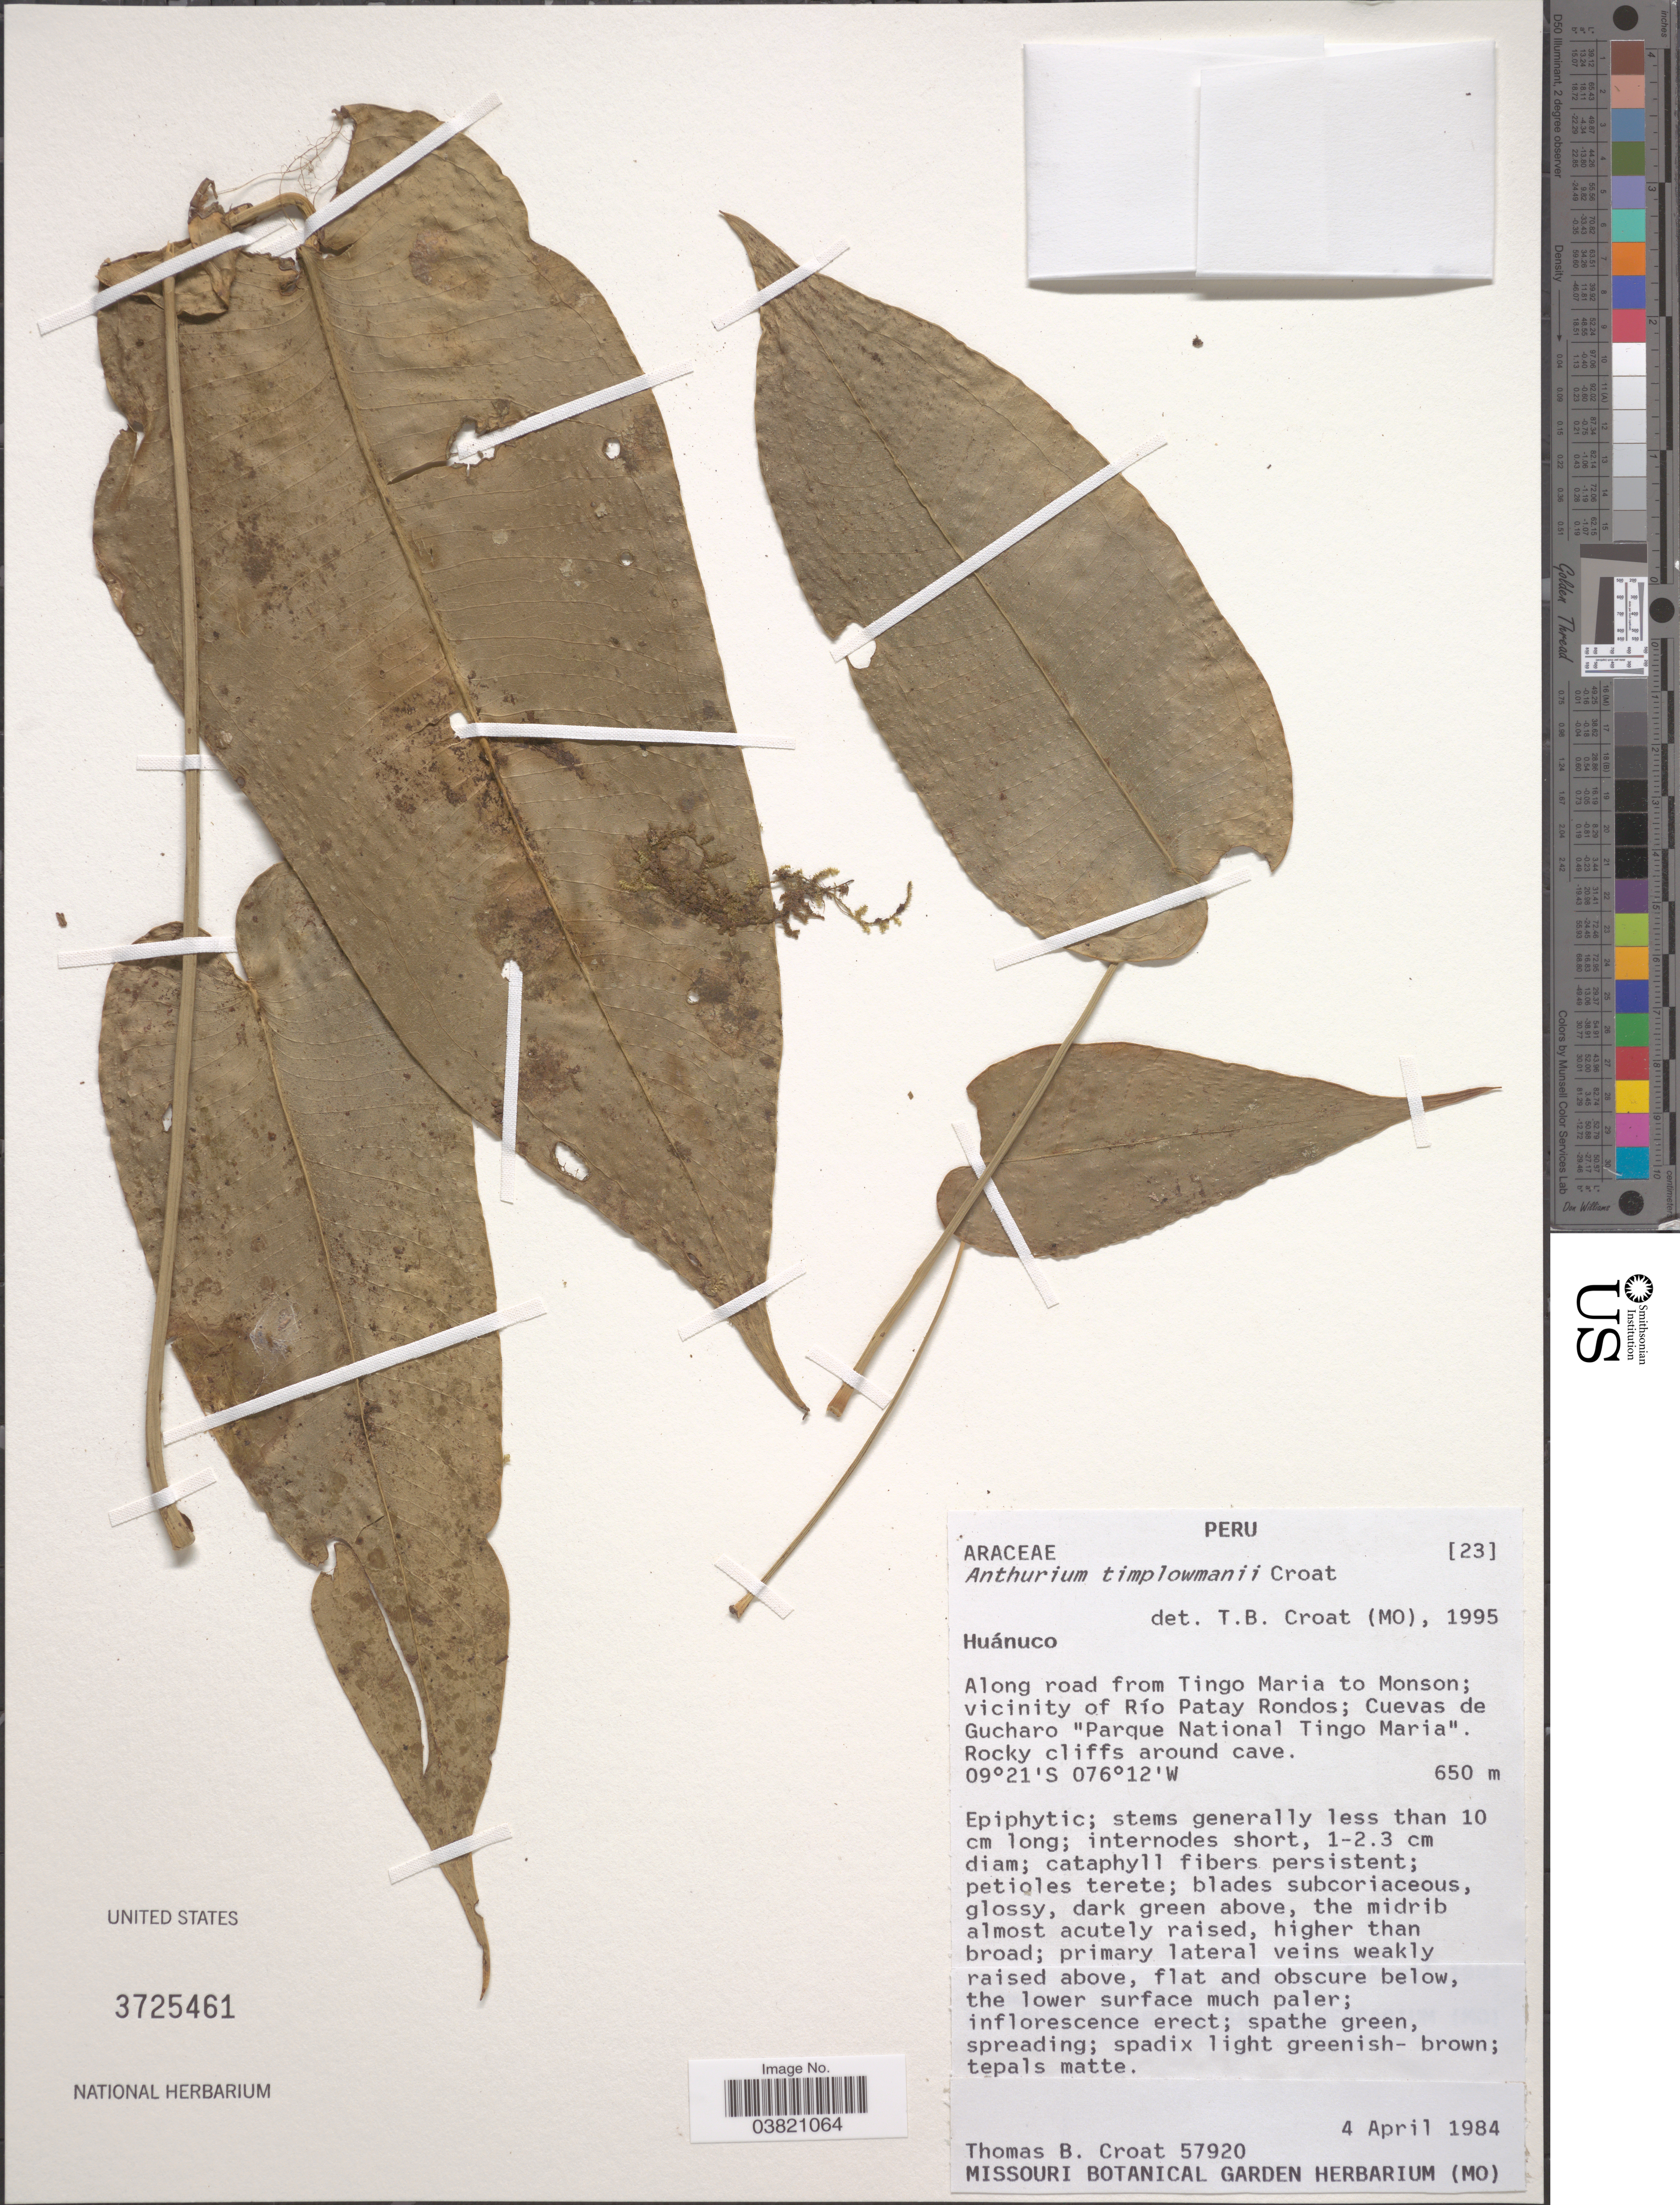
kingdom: Plantae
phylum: Tracheophyta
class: Liliopsida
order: Alismatales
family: Araceae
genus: Anthurium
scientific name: Anthurium timplowmanii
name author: Croat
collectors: T. B. Croat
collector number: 57920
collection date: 1984-04-04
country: Peru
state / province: Huánuco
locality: Along road from Tingo Maria to Monson; vicinity of Río Patay Rondos; Cuevas de Gucharo "Parque Nacional Tingo Maria".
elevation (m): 650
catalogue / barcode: US 3725461